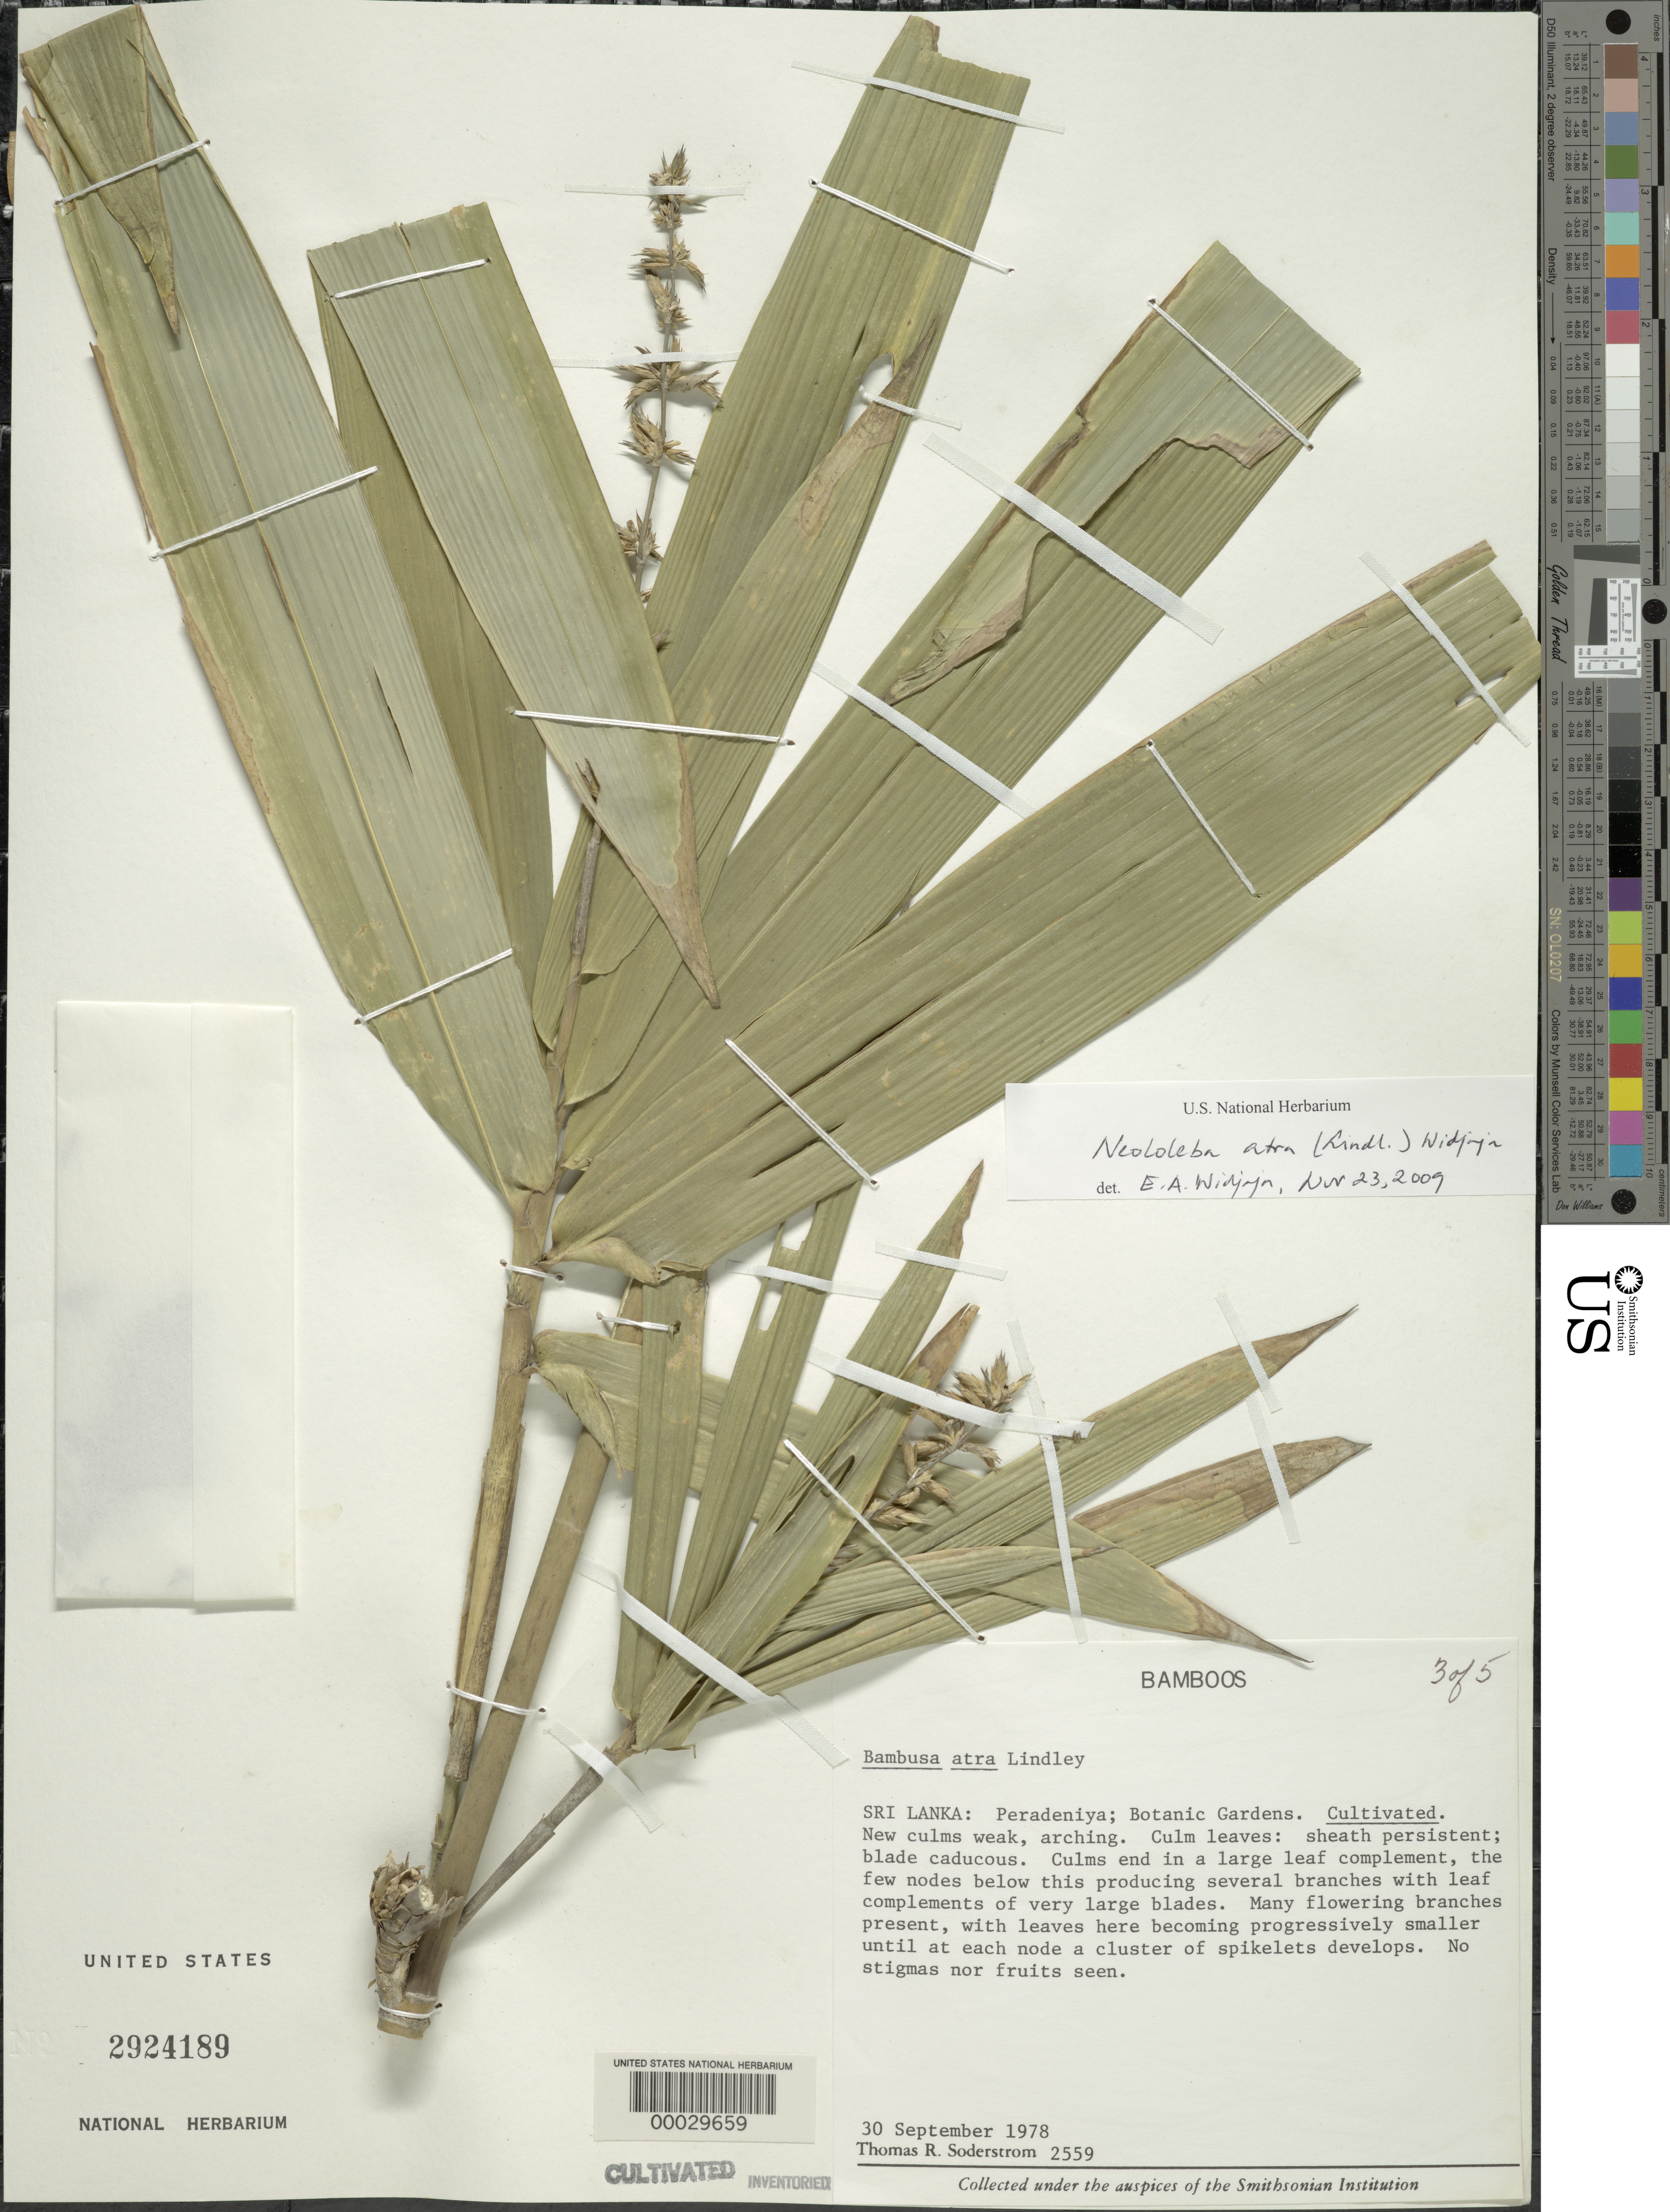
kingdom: Plantae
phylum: Tracheophyta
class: Liliopsida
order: Poales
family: Poaceae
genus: Neololeba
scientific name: Neololeba atra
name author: (Lindl.) Widjaja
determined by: Widjaja, E. A.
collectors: T. R. Soderstrom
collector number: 2559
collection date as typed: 30 Sep 1978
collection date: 1978-09-30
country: Sri Lanka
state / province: Central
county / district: Kandy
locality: Peradeniya; Botanic Gardens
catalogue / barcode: US 2924189